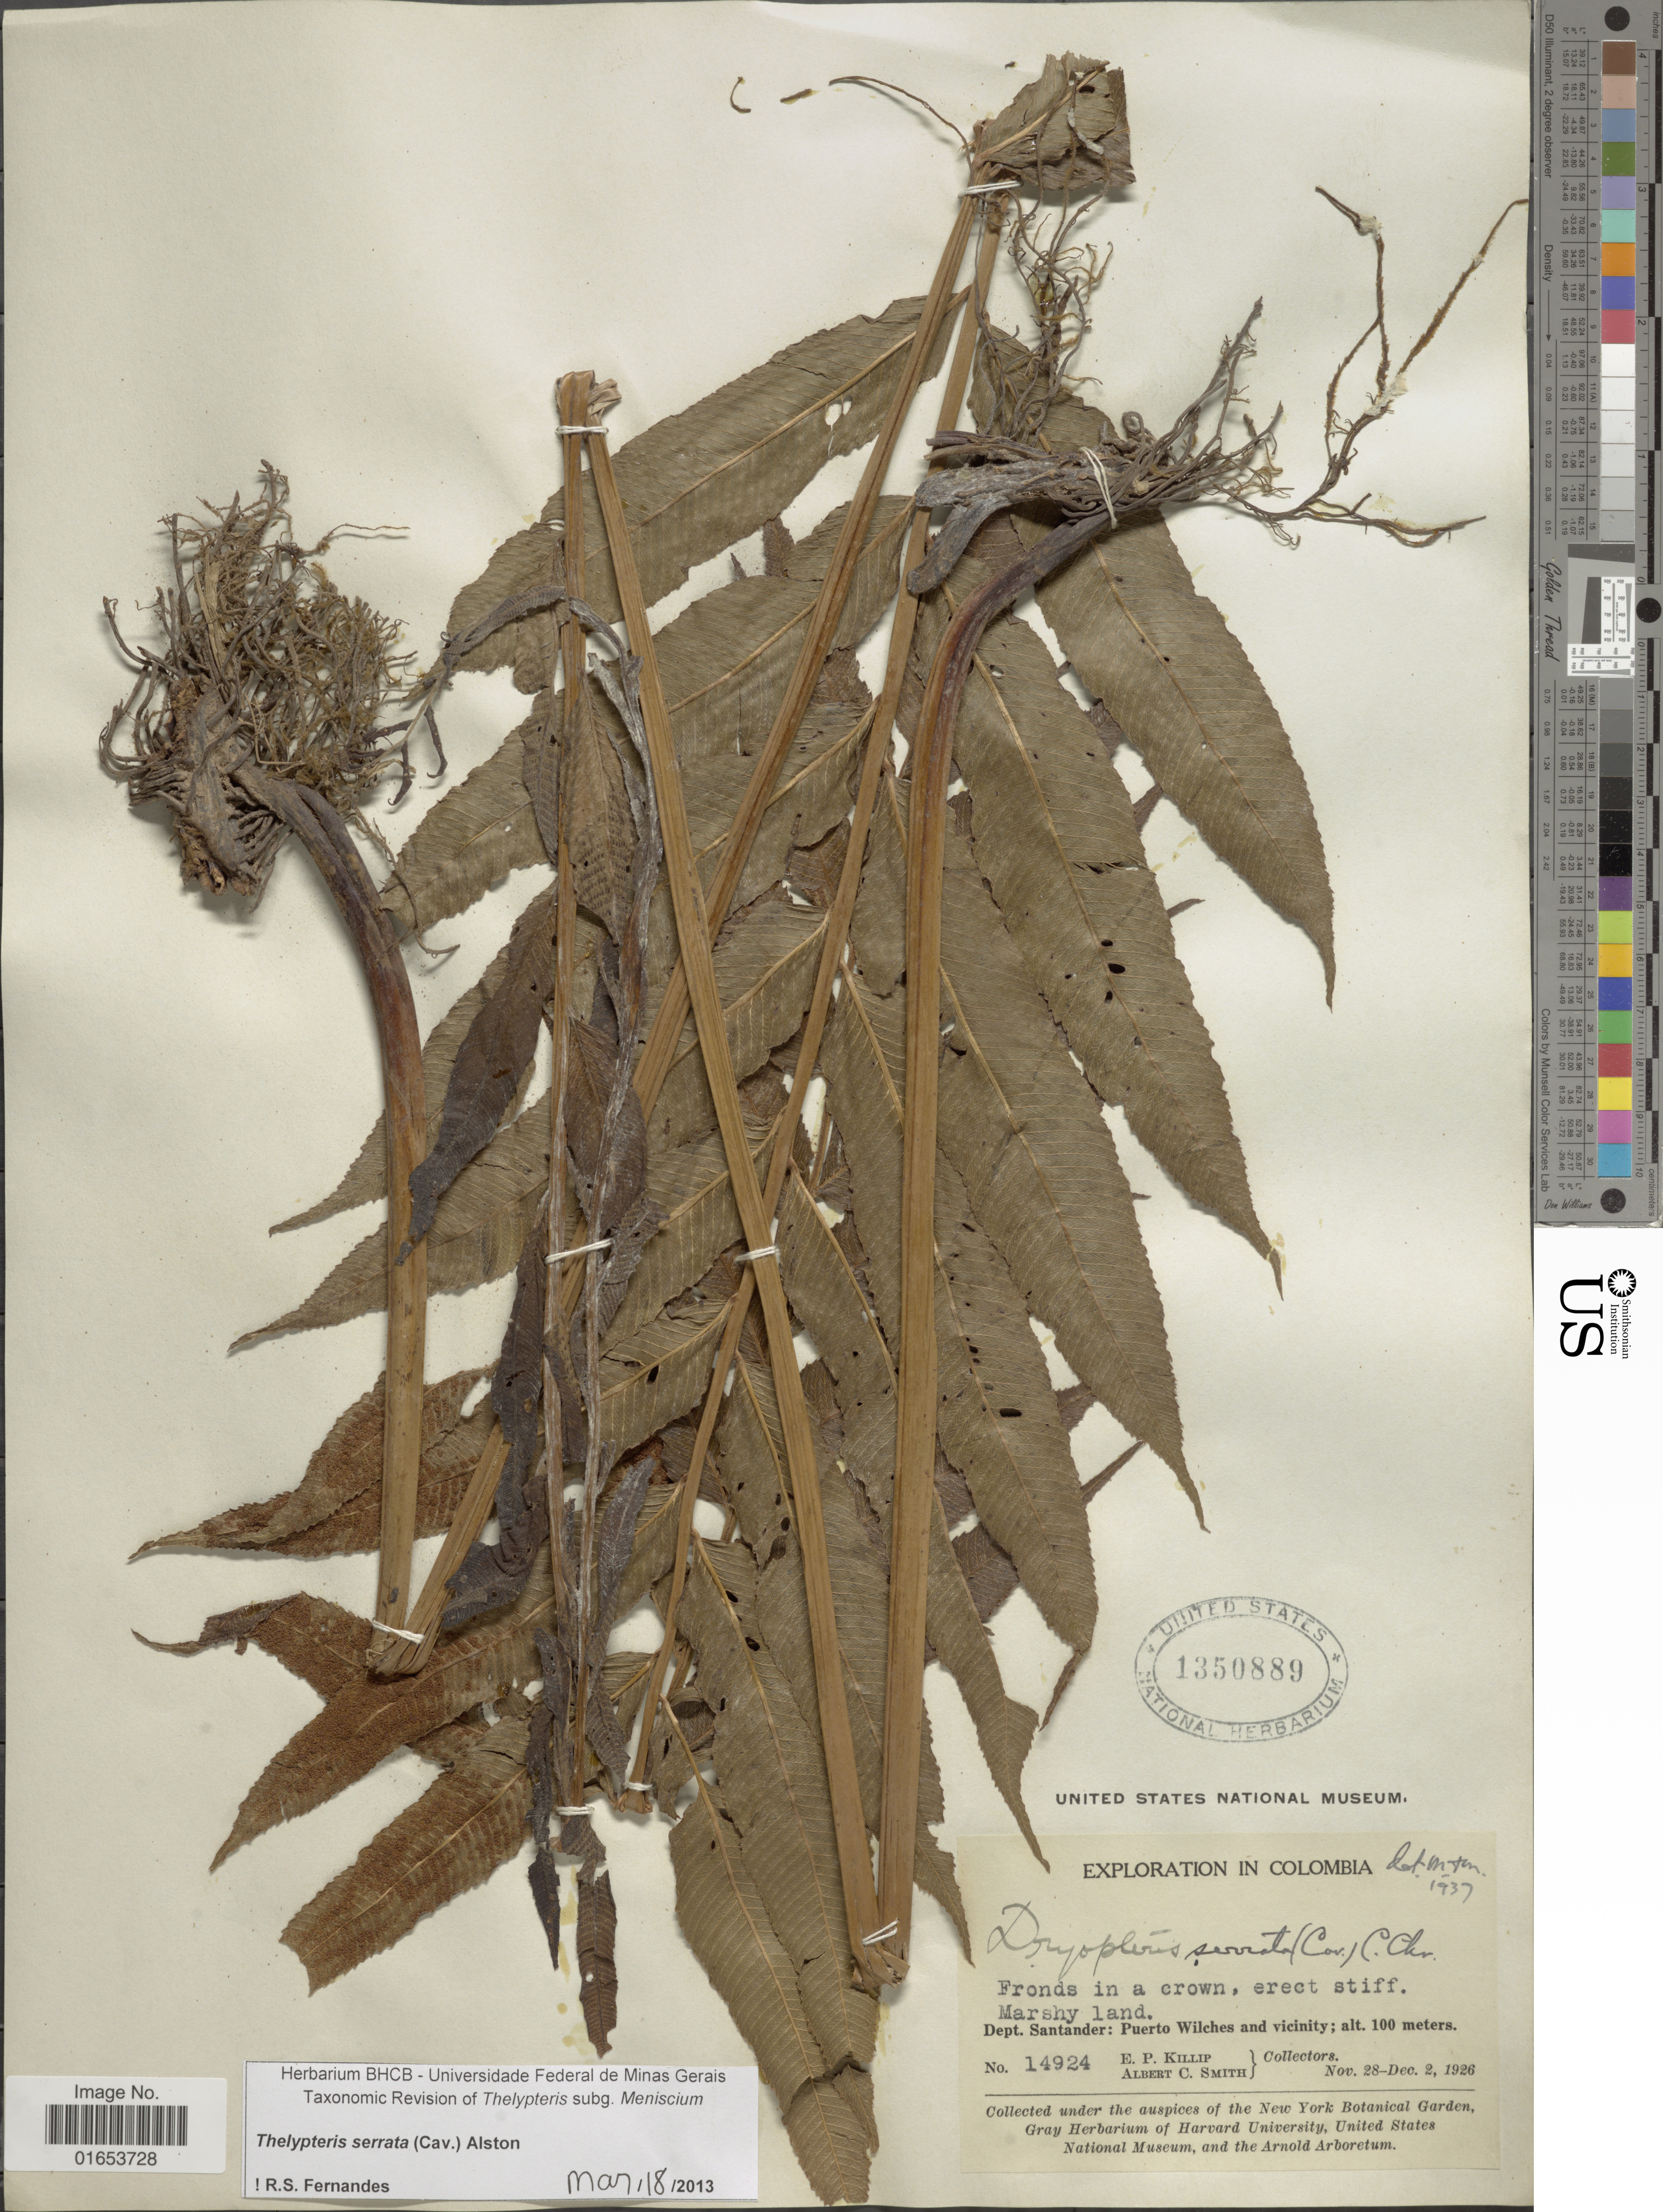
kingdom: Plantae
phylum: Tracheophyta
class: Polypodiopsida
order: Polypodiales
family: Thelypteridaceae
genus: Meniscium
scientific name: Meniscium serratum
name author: Cav.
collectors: E. P. Killip & A. C. Smith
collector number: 14924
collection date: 1926-11-28/1926-12-02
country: Colombia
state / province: Santander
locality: Puerto Wilches and vicinity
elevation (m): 100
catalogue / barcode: US 1350889